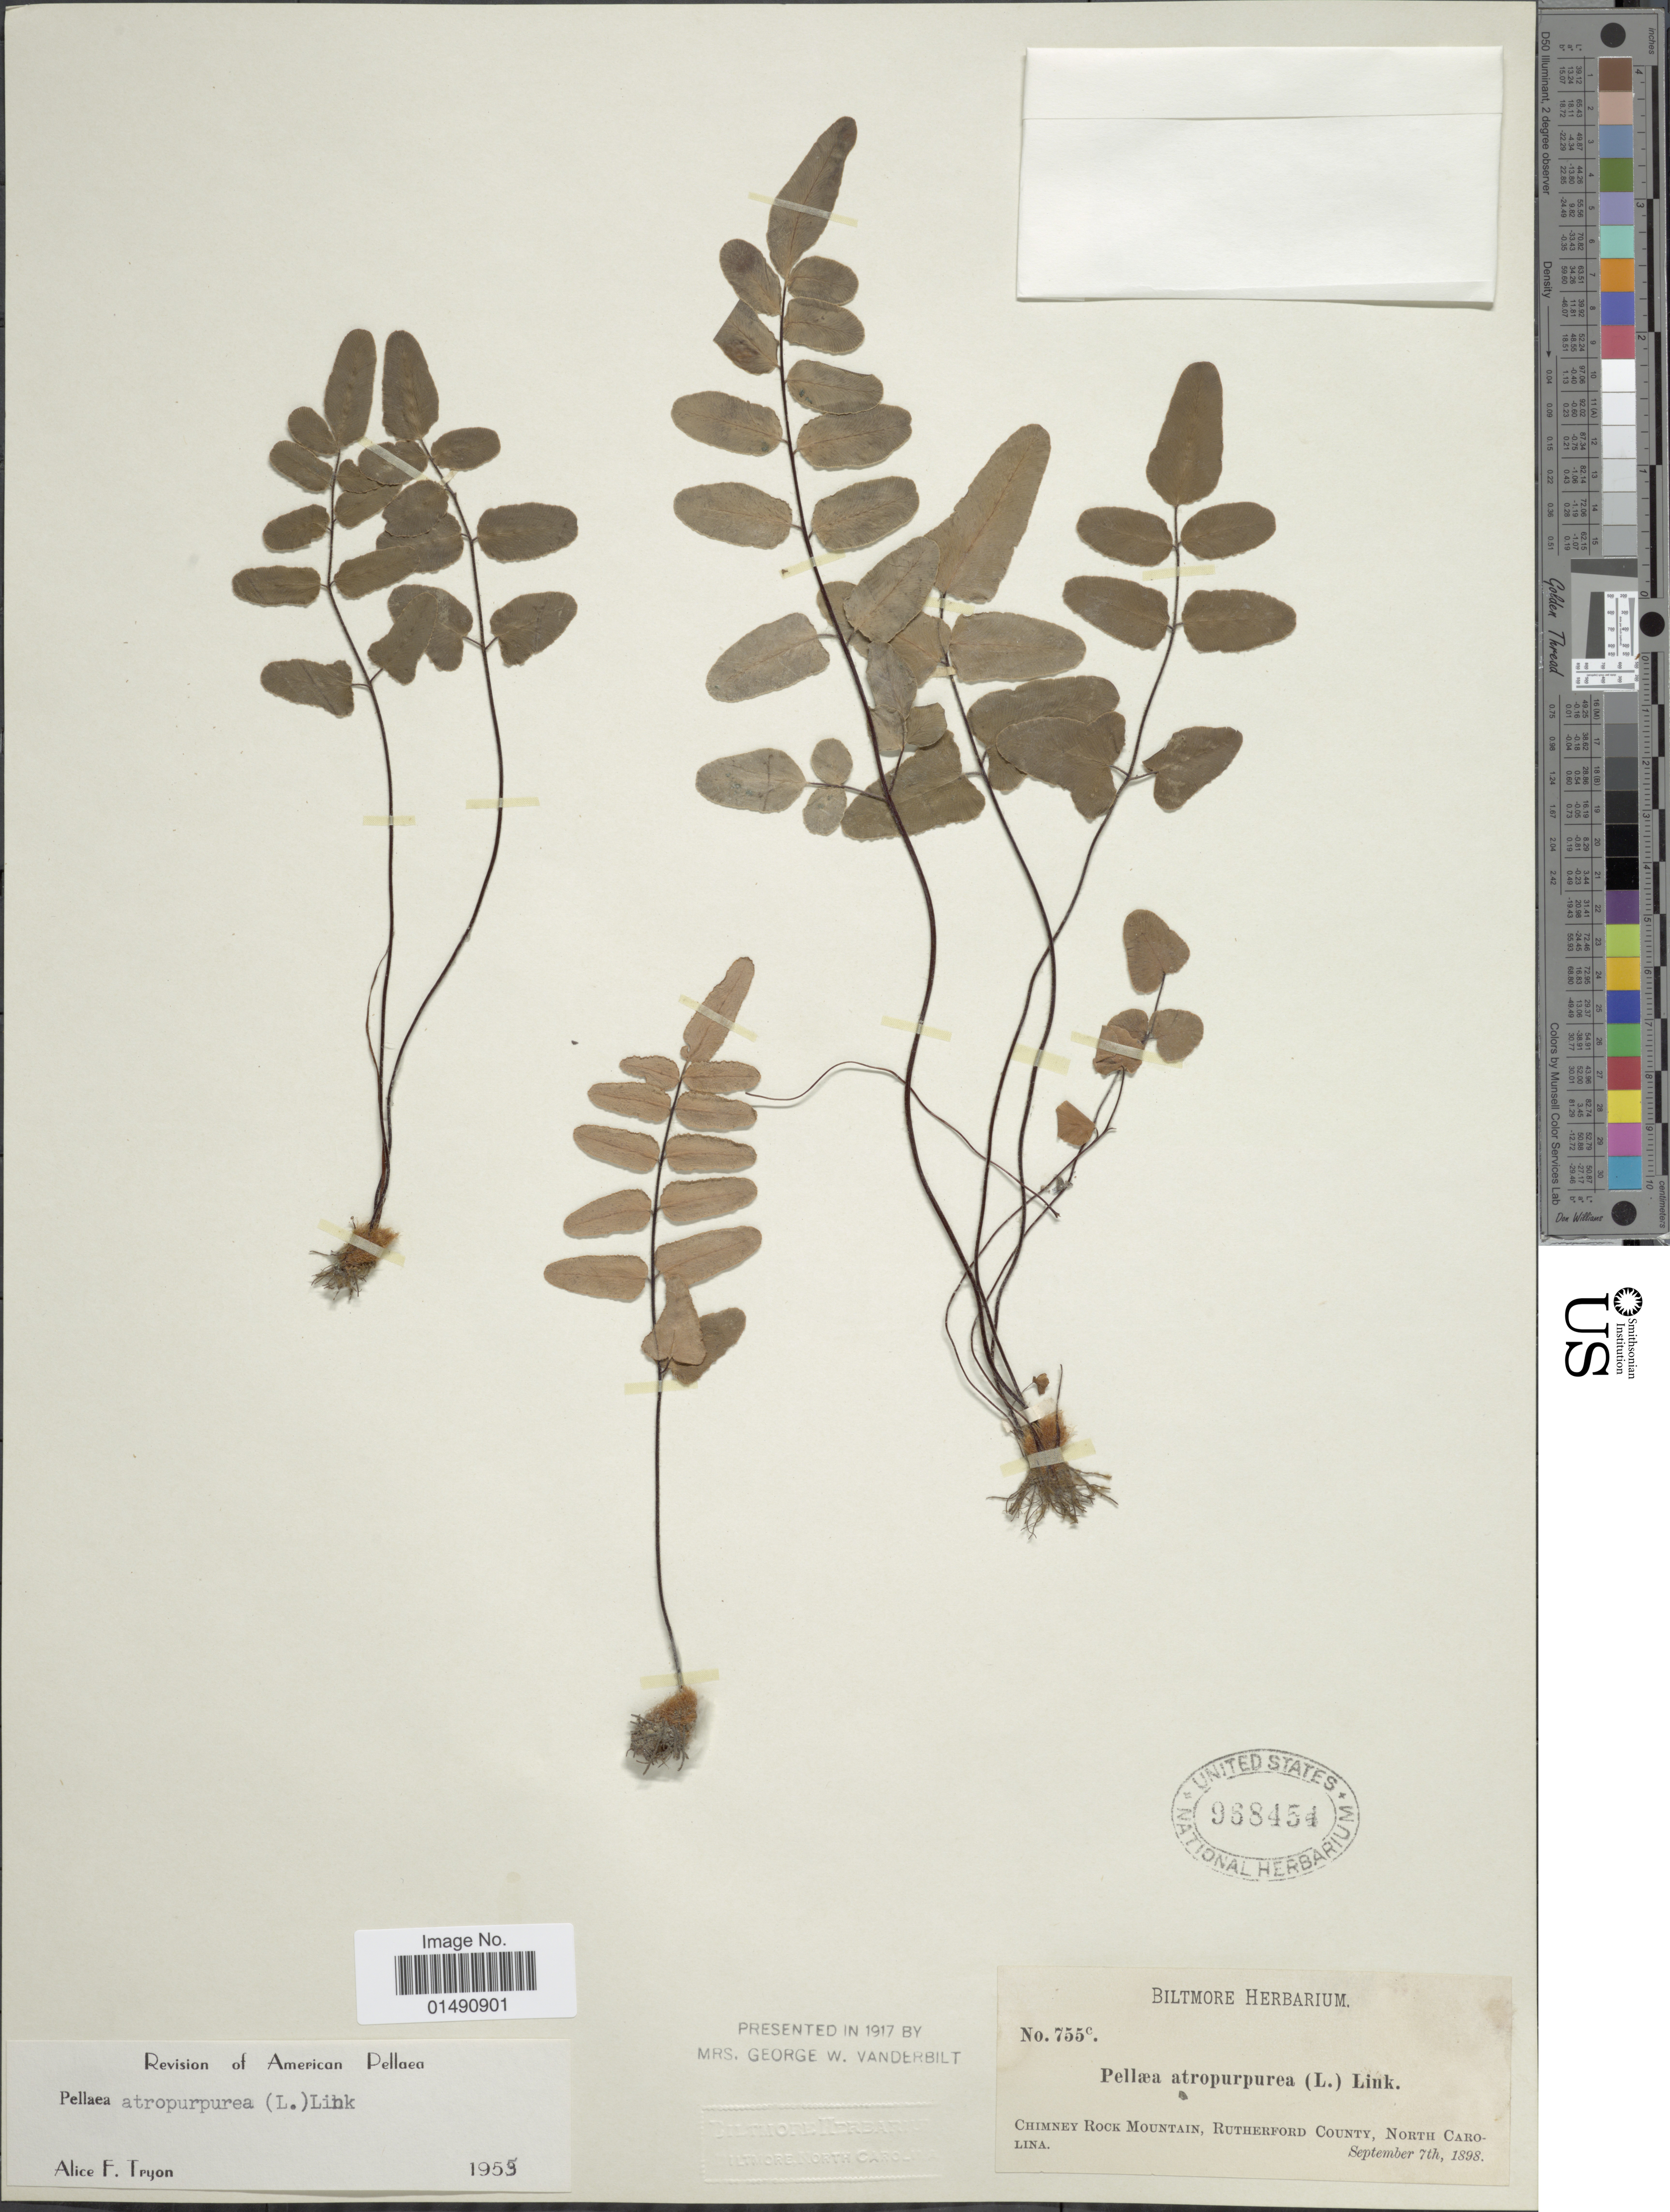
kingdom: Plantae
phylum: Tracheophyta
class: Polypodiopsida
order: Polypodiales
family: Pteridaceae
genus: Pellaea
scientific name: Pellaea atropurpurea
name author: (L.) Link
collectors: ex herb. Biltmore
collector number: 755c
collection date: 1898-09-07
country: United States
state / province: North Carolina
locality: Cliffs on Chimney Rock Mountain, Rutherford County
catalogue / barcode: US 968454